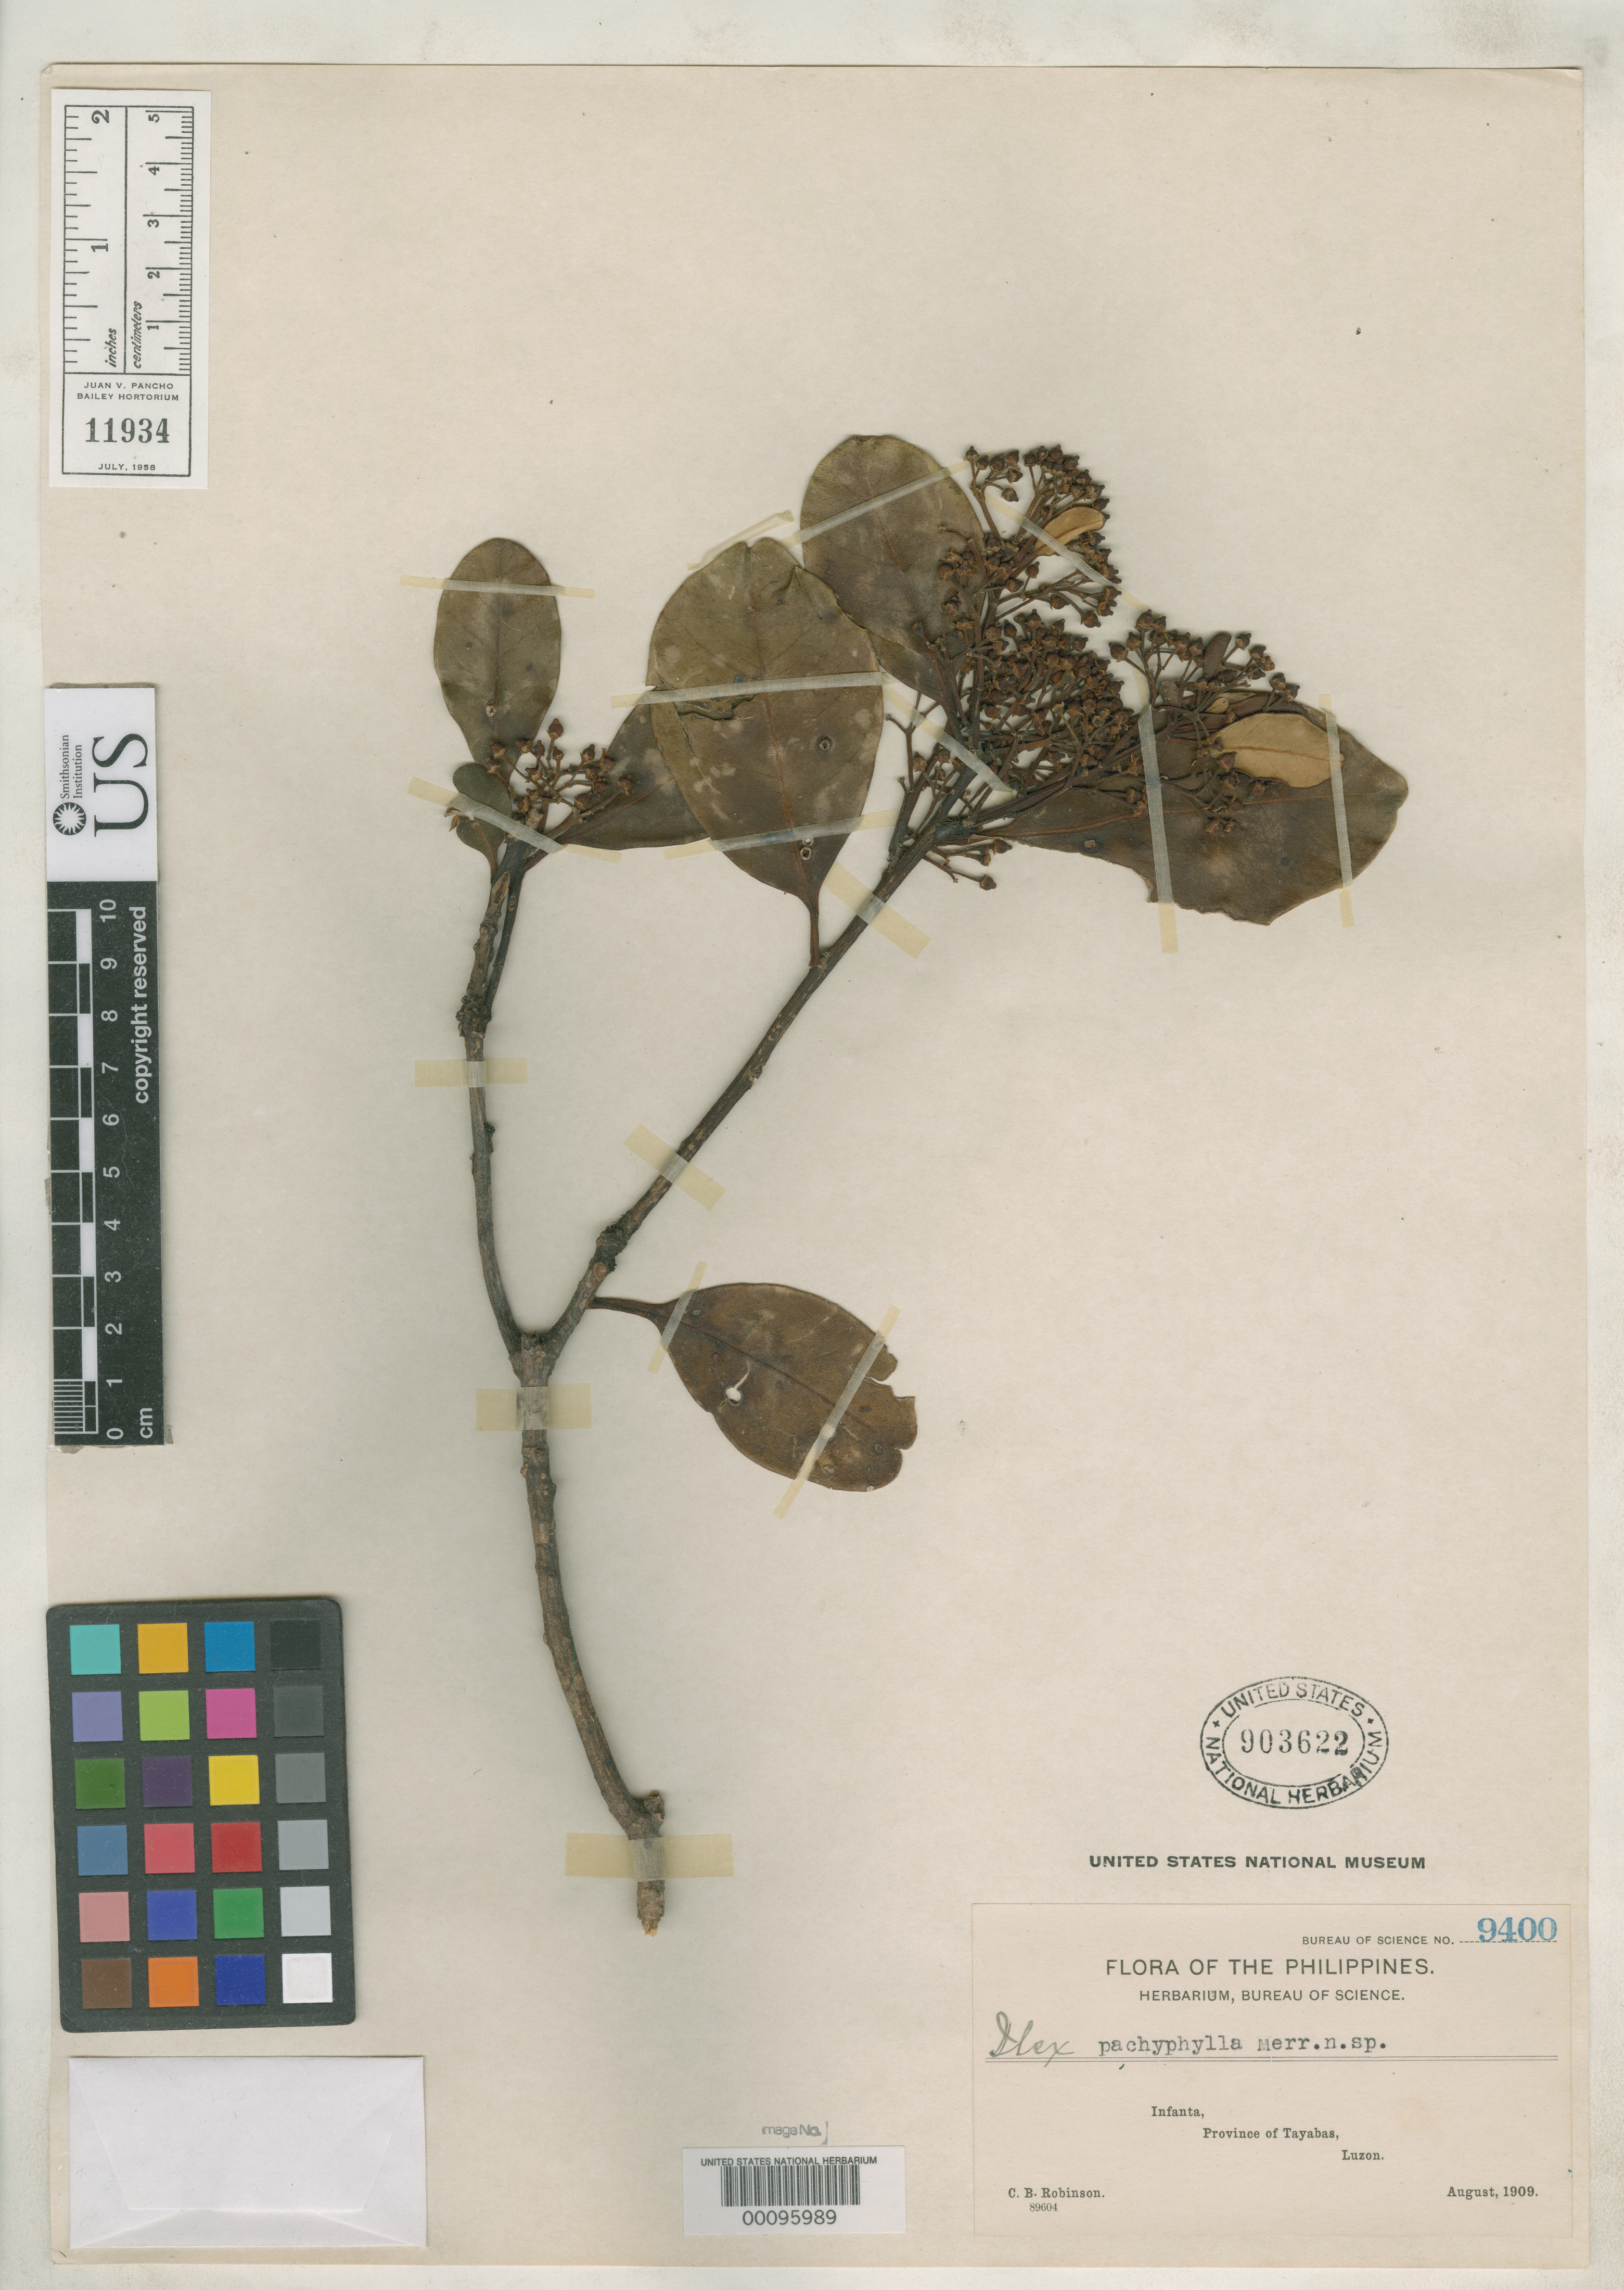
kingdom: Plantae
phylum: Tracheophyta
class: Magnoliopsida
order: Aquifoliales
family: Aquifoliaceae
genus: Ilex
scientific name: Ilex pachyphylla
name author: Merr.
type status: Isotype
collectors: C. Robinson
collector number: Bur. Sci. 9400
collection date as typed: Aug 1909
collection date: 1909-08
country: Philippines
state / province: Calabarzon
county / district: Quezon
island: Luzon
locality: Mt. Binuang.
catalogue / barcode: US 903622